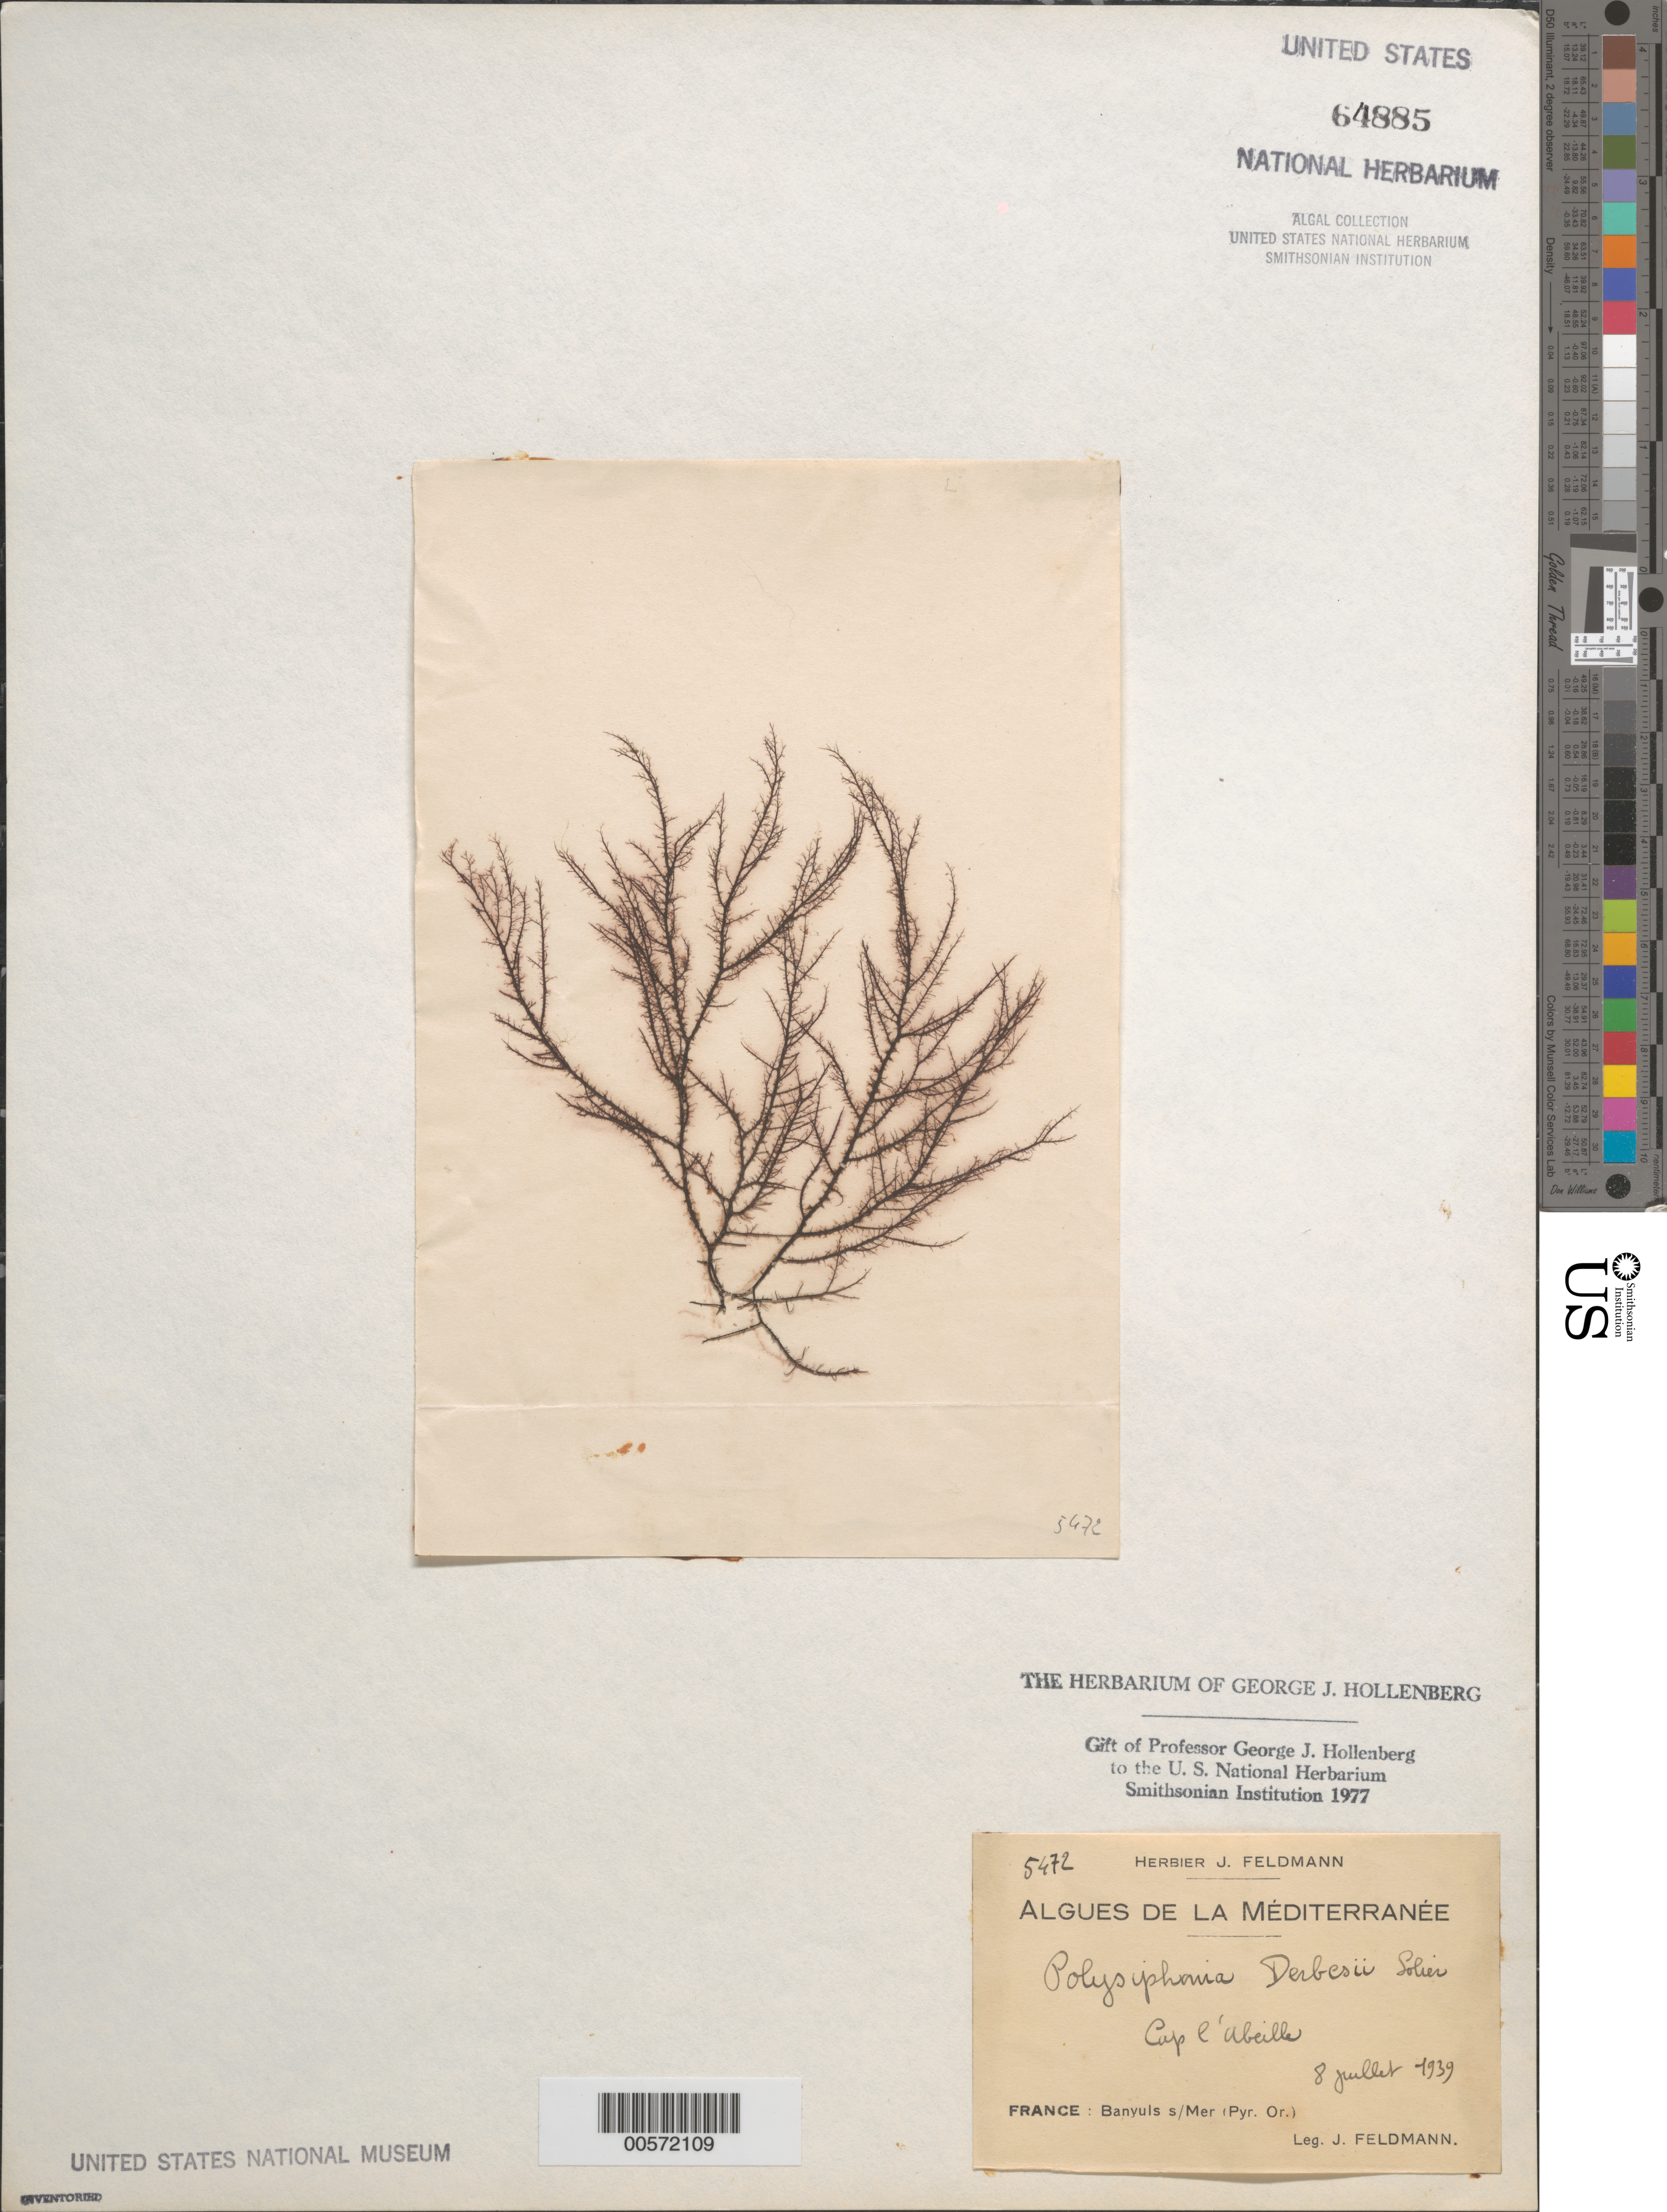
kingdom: Plantae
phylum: Rhodophyta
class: Florideophyceae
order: Ceramiales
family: Rhodomelaceae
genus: Polysiphonia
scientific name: Polysiphonia derbesii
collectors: J. Feldmann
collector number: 5472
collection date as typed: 08 Jul 1939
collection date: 1939-07-08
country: France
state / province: Occitanie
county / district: Pyrénées-Orientales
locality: Cap l'Abeille, Banyuls-sur-Mer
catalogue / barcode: US 64885